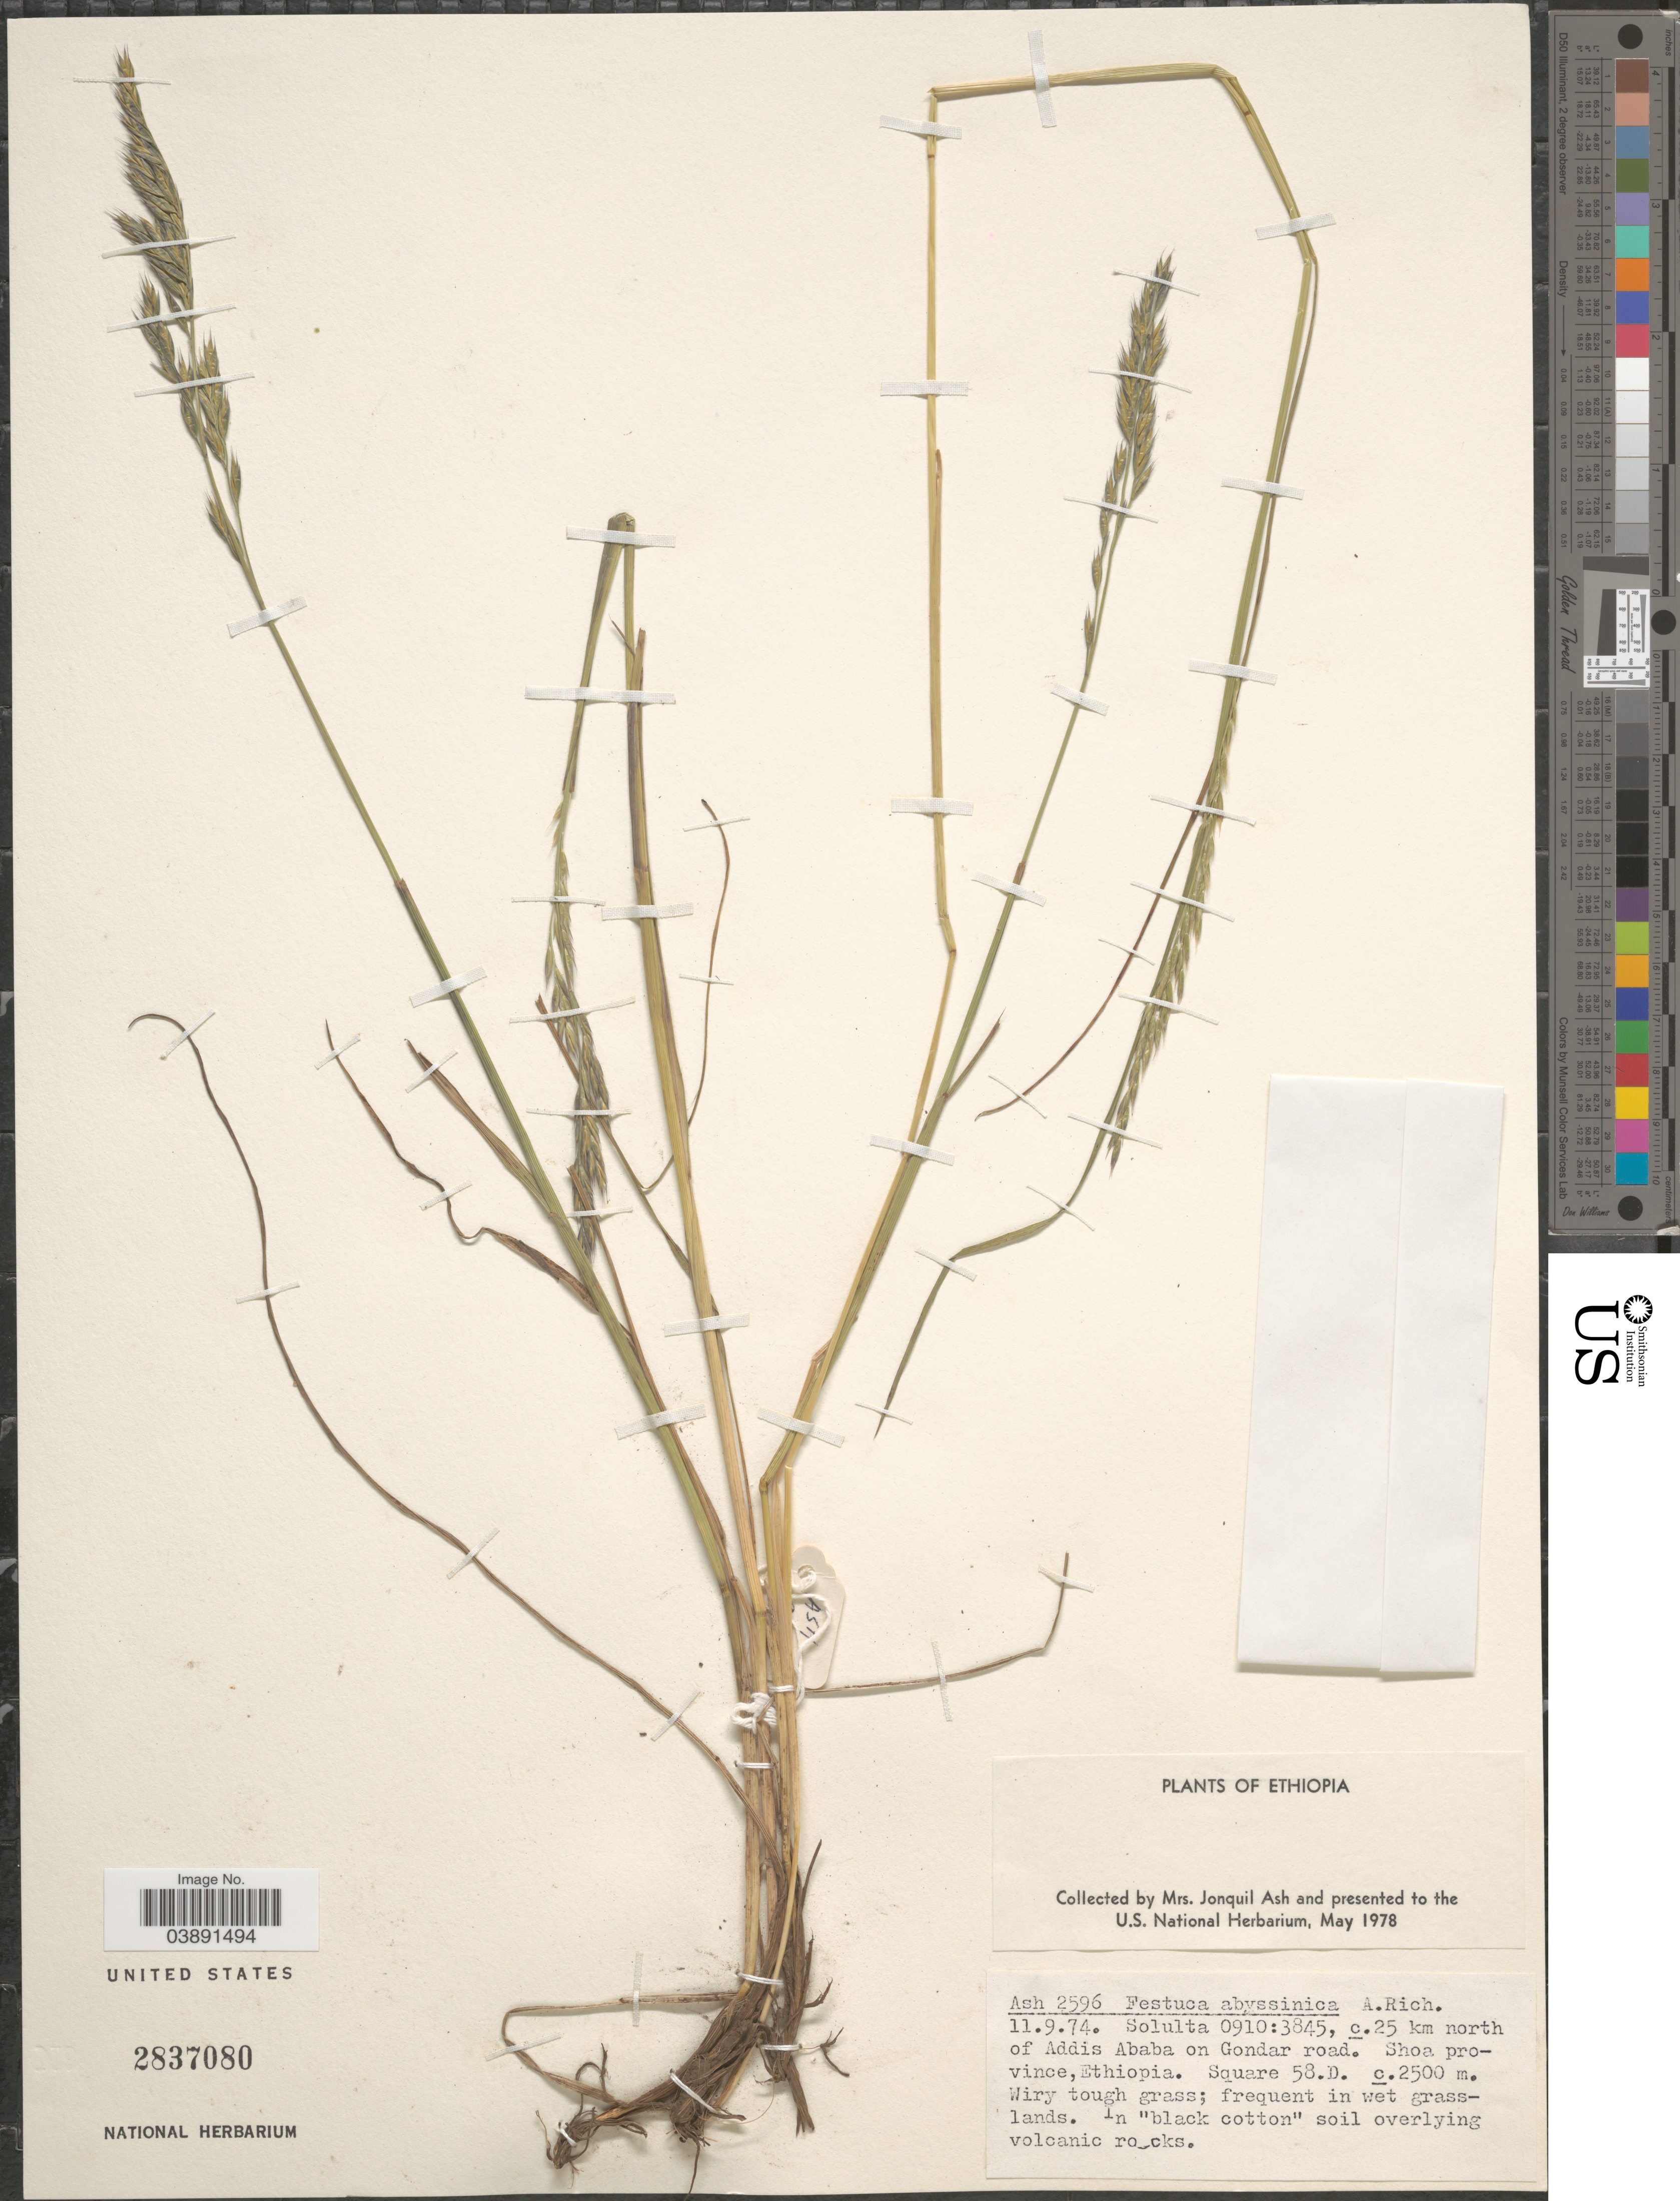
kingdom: Plantae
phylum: Tracheophyta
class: Liliopsida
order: Poales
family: Poaceae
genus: Festuca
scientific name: Festuca abyssinica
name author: Hochst. ex A. Rich.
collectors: J. Ash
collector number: Ash2596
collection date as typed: Transcribed d/m/y: 11/9/74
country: Ethiopia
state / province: Addis Ababa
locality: Solulta, c. 25 km north of Addis Ababa on Gondar road. Shoa province.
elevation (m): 2500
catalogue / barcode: US 2837080